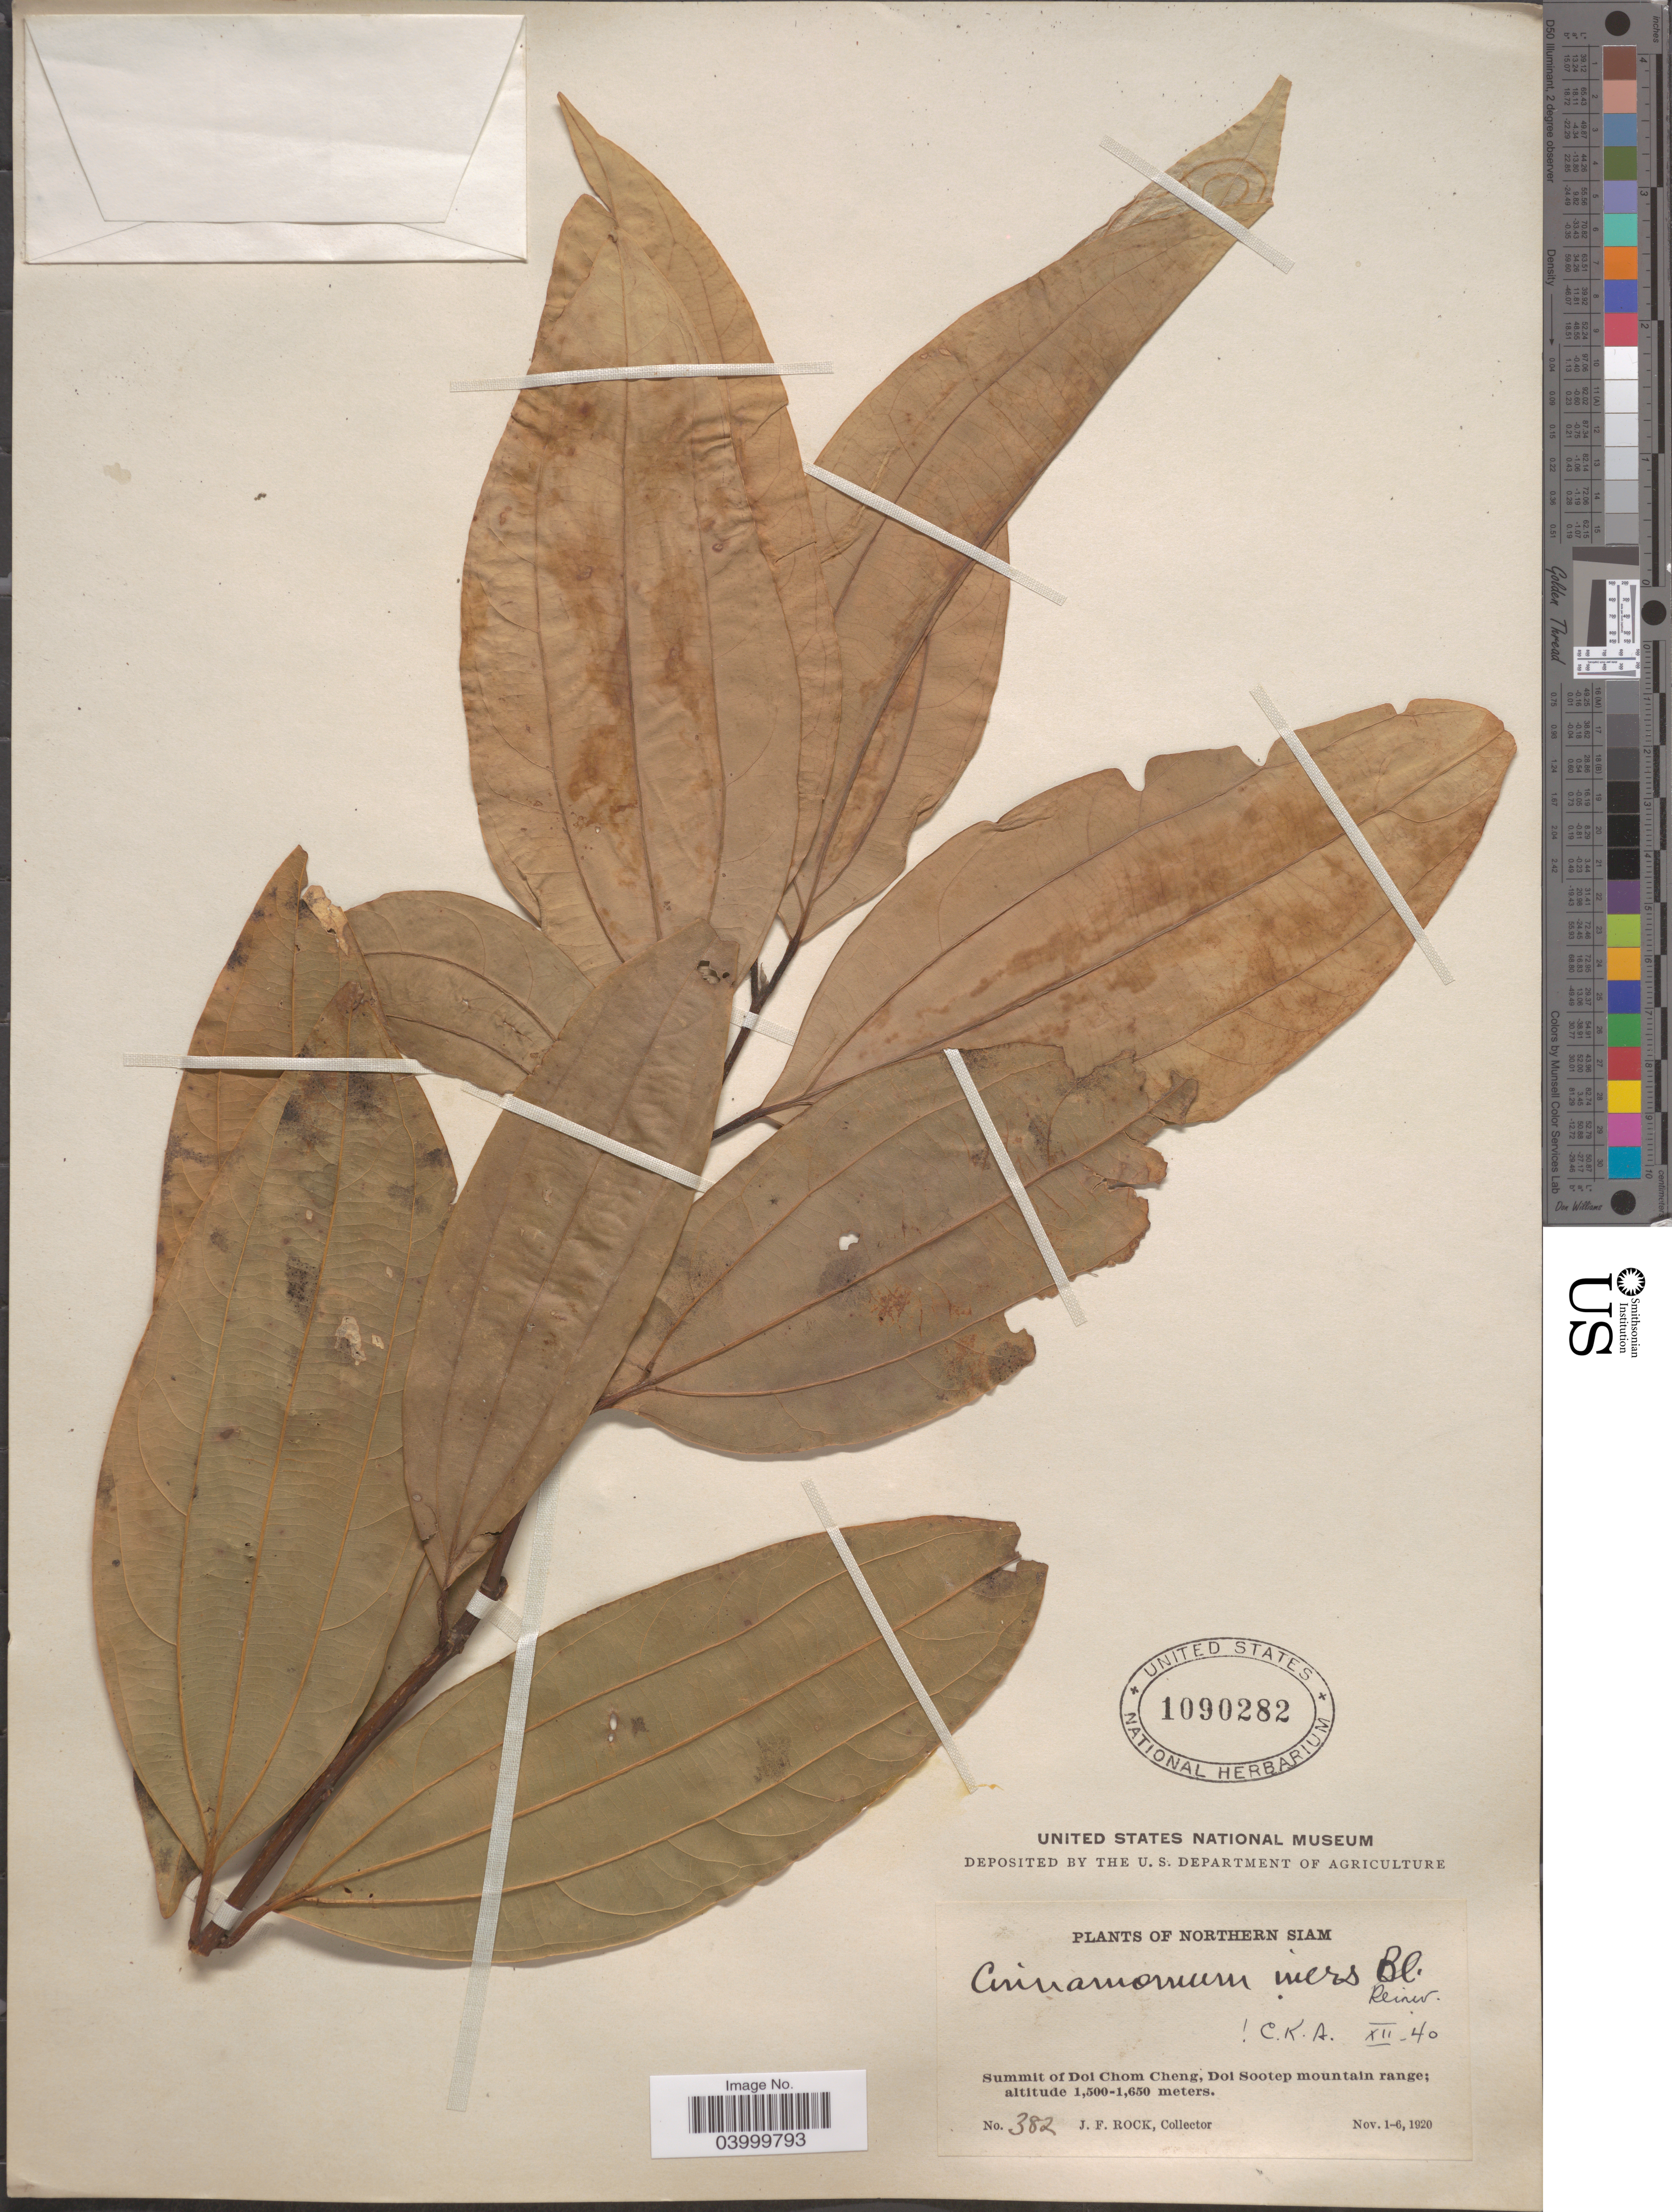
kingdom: Plantae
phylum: Tracheophyta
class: Magnoliopsida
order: Laurales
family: Lauraceae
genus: Cinnamomum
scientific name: Cinnamomum iners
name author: Reinw. ex Blume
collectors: J. Rock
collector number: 382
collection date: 1920-11-01/1920-11-06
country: Thailand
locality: Northern Siam. Summit of Doi Chom Cheng, Doi Sootep mountain range.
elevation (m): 1500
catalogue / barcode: US 1090282